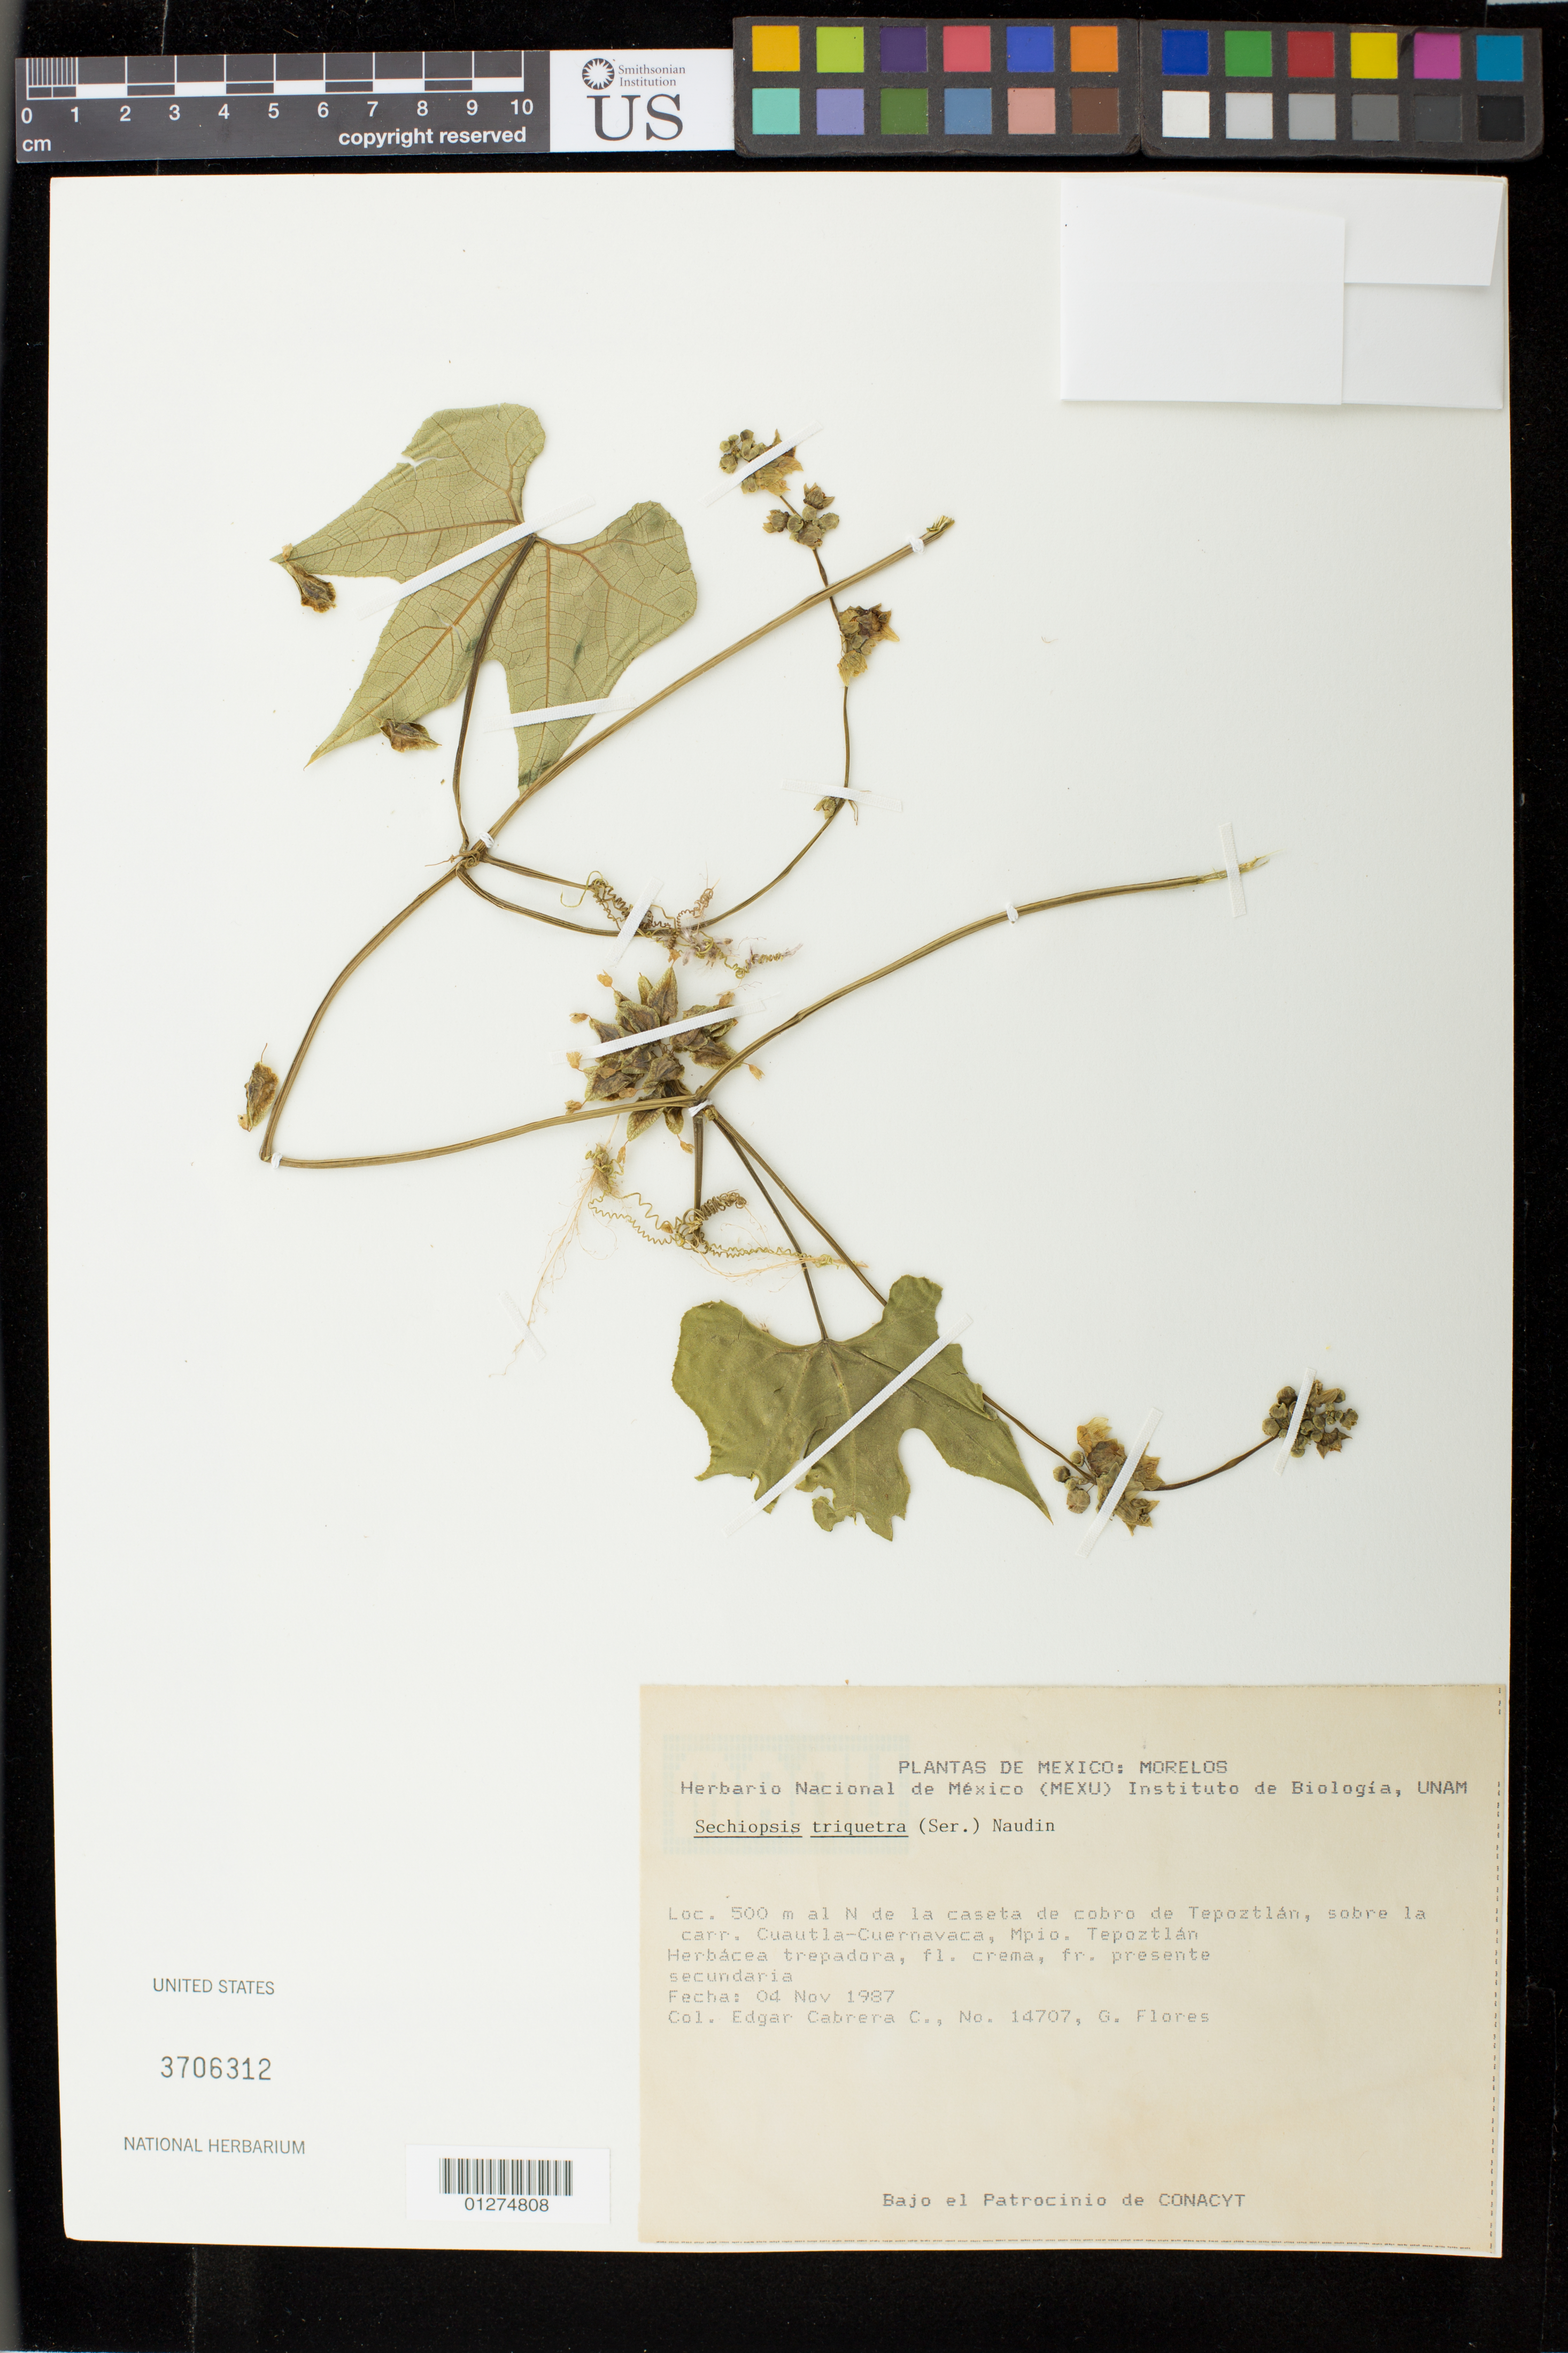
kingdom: Plantae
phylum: Tracheophyta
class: Magnoliopsida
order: Cucurbitales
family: Cucurbitaceae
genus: Sechiopsis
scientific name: Sechiopsis triquetra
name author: (Moc. & Sessé ex Ser.) Naudin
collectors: E. Cabrera C. & G. Flores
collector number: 14707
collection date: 1987-11-04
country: Mexico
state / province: Morelos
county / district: Tepoztlán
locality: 500 m al N de la caseta de cobro de Tepoztlán, sobre la carr. Cuautla-Cuernavaca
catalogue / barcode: US 3706312